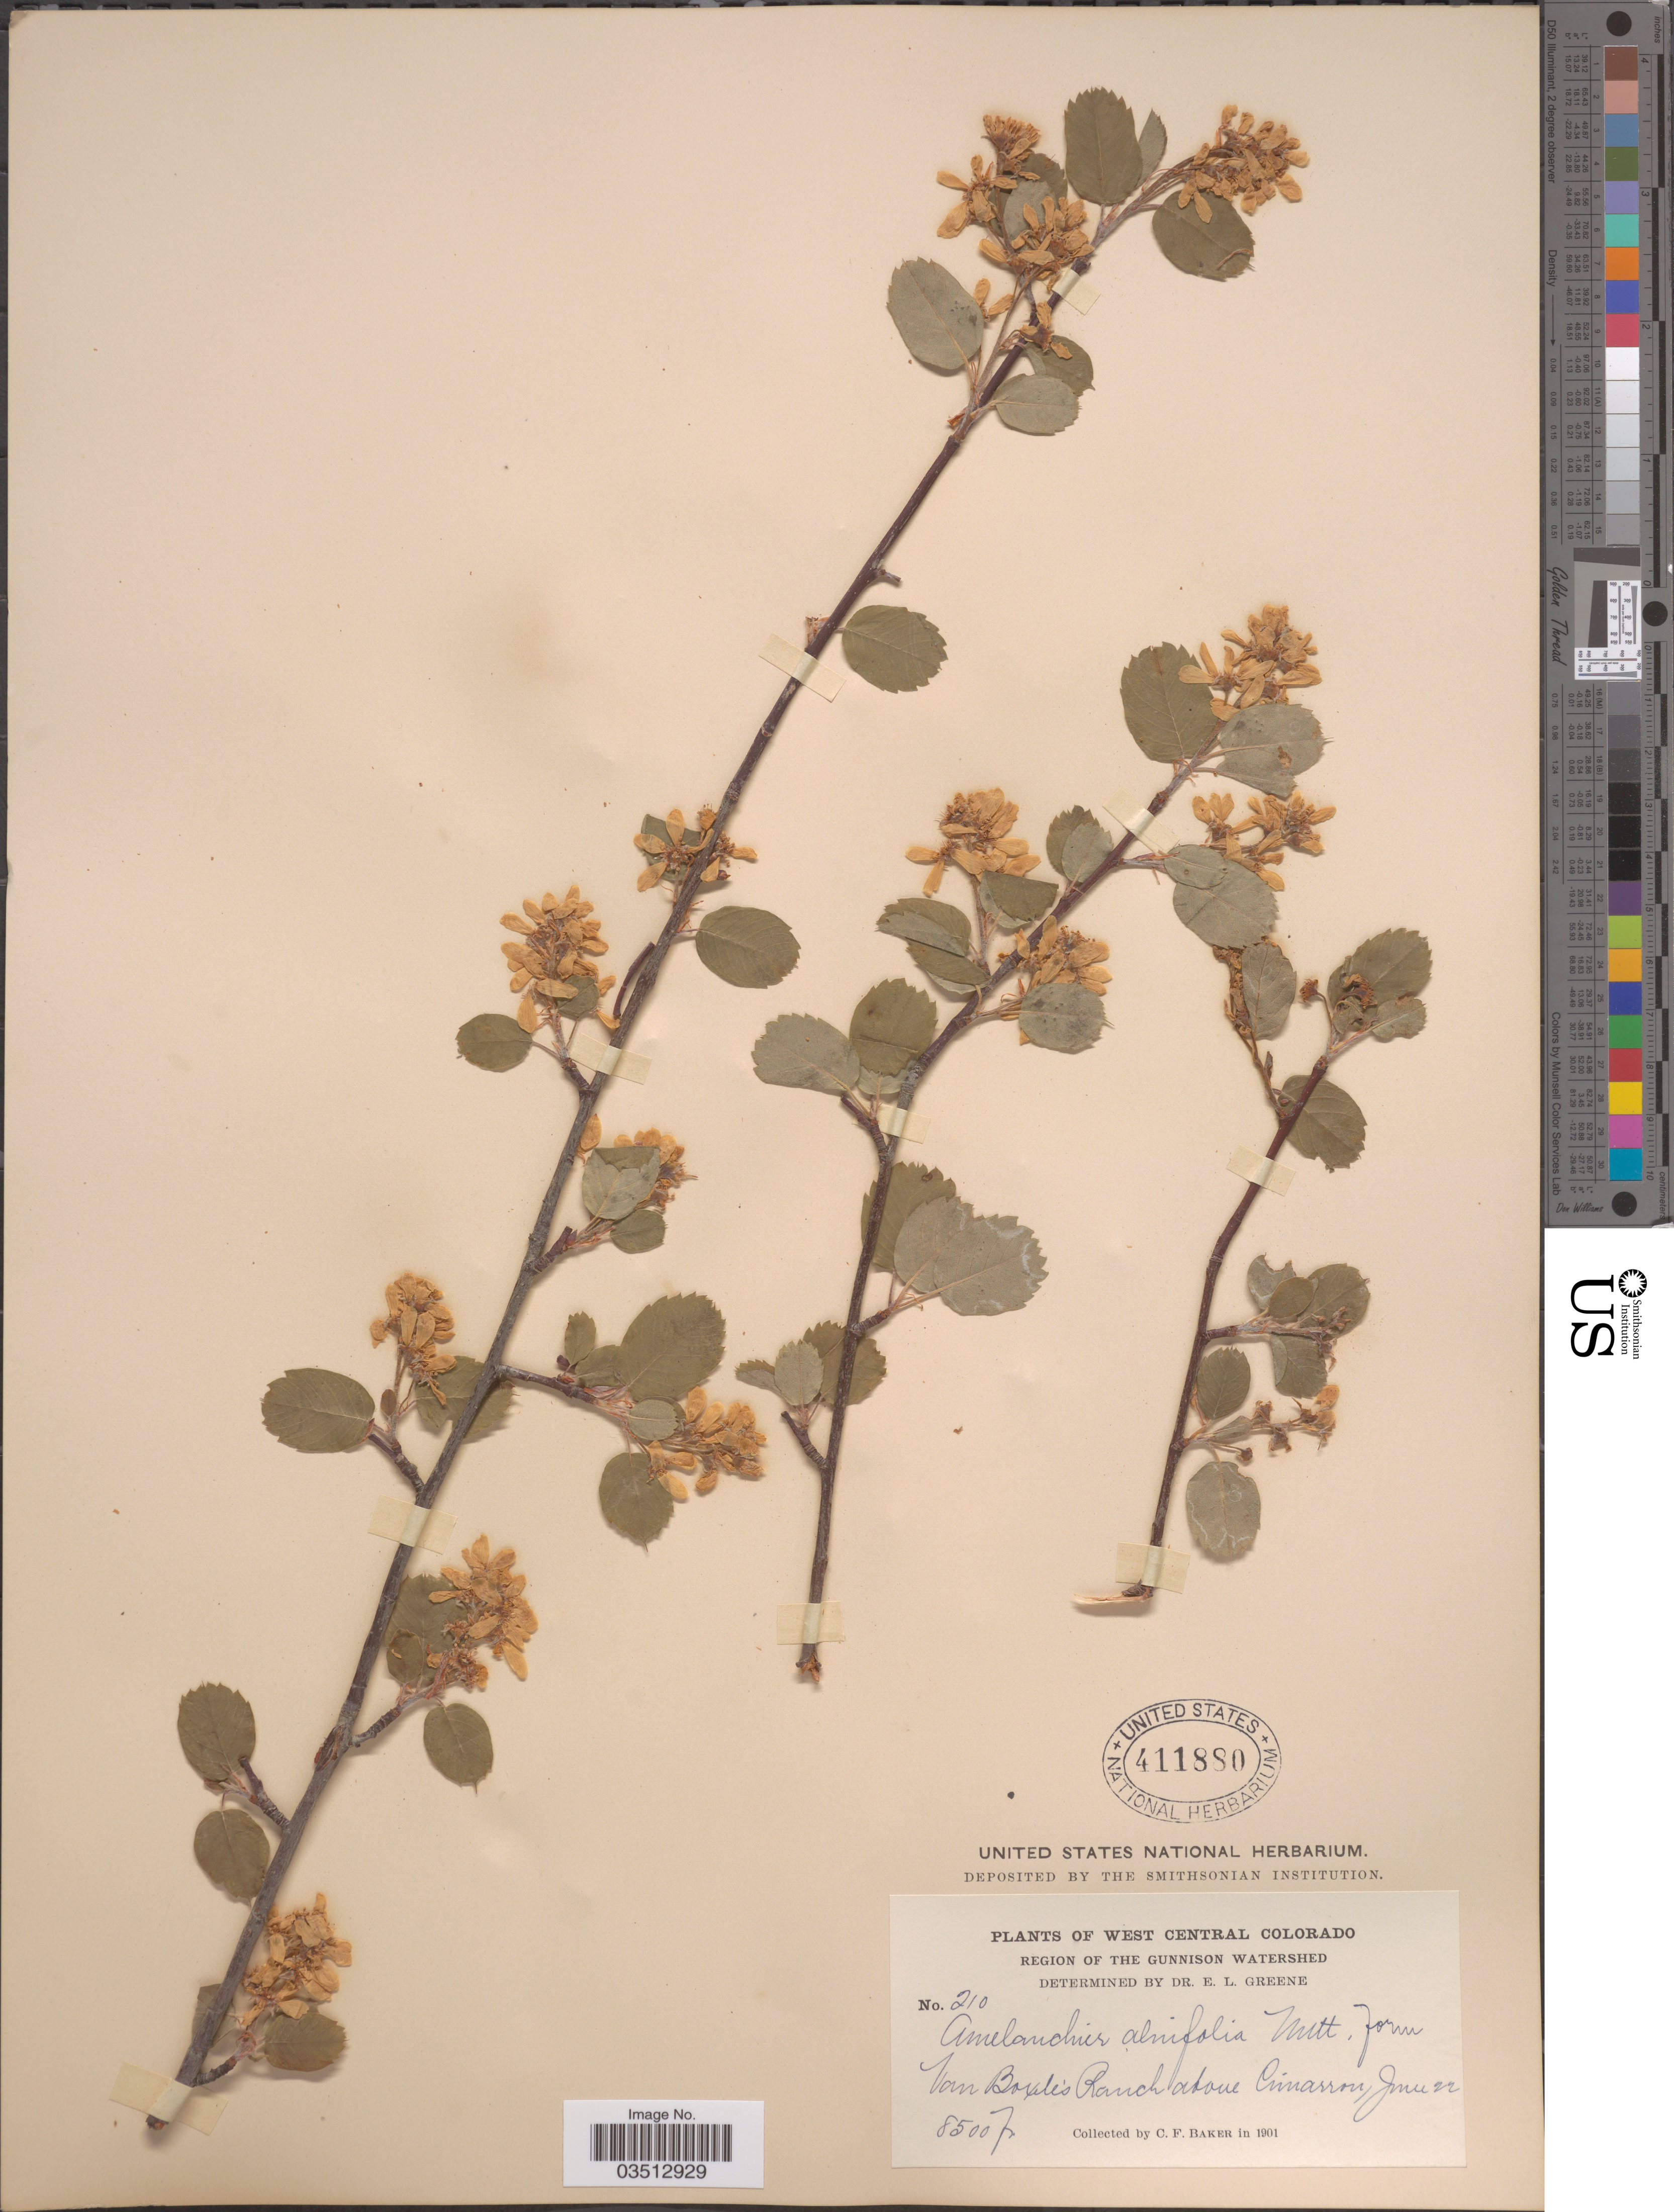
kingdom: Plantae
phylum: Tracheophyta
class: Magnoliopsida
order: Rosales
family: Rosaceae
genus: Amelanchier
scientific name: Amelanchier sp.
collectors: C. F. Baker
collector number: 210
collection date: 1901-06-22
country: United States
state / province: Colorado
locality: West Central Colorado. Region of the Gunnison Watershed. Van Boxle's Ranch above Cimarron.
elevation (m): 2591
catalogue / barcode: US 411880